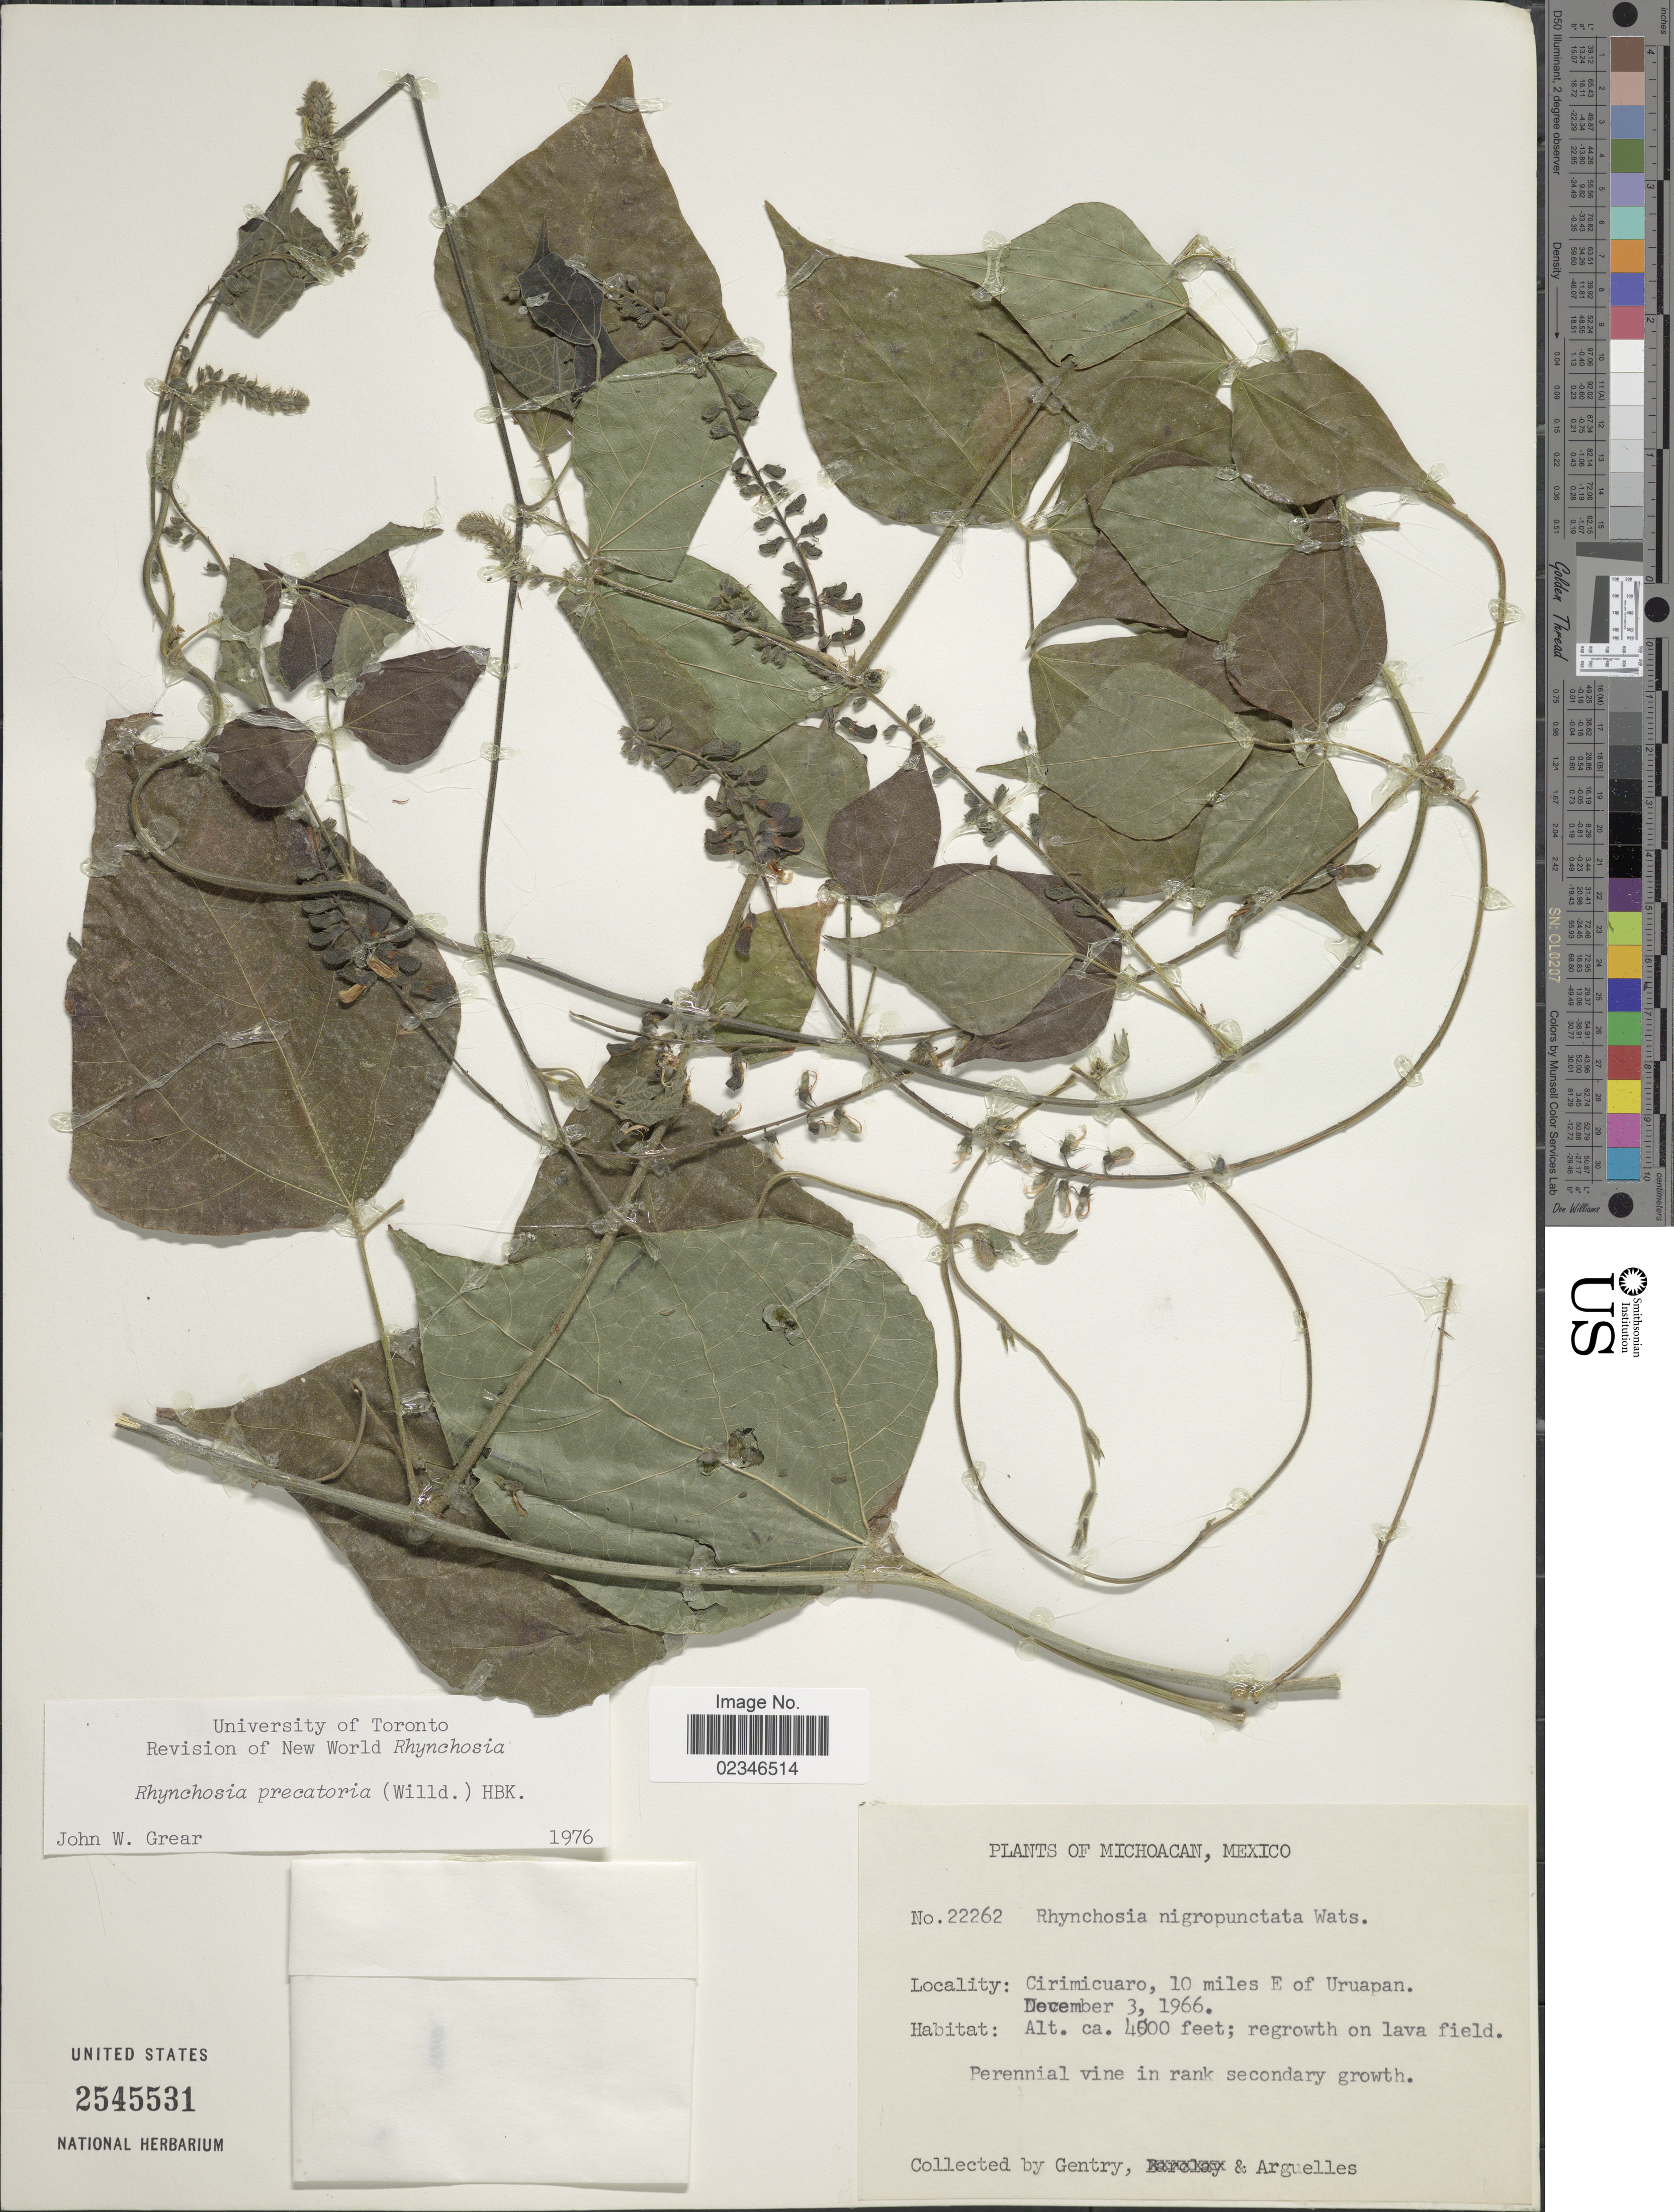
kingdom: Plantae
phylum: Tracheophyta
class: Magnoliopsida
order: Fabales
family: Fabaceae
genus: Rhynchosia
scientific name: Rhynchosia precatoria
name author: (Willd.) DC.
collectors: Gentry, -- & Arguelles, --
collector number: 22262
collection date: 1966-12-03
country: Mexico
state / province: Michoacán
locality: Cirimicuaro, 10 miles E of Uruapan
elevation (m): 1219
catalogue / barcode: US 2545531